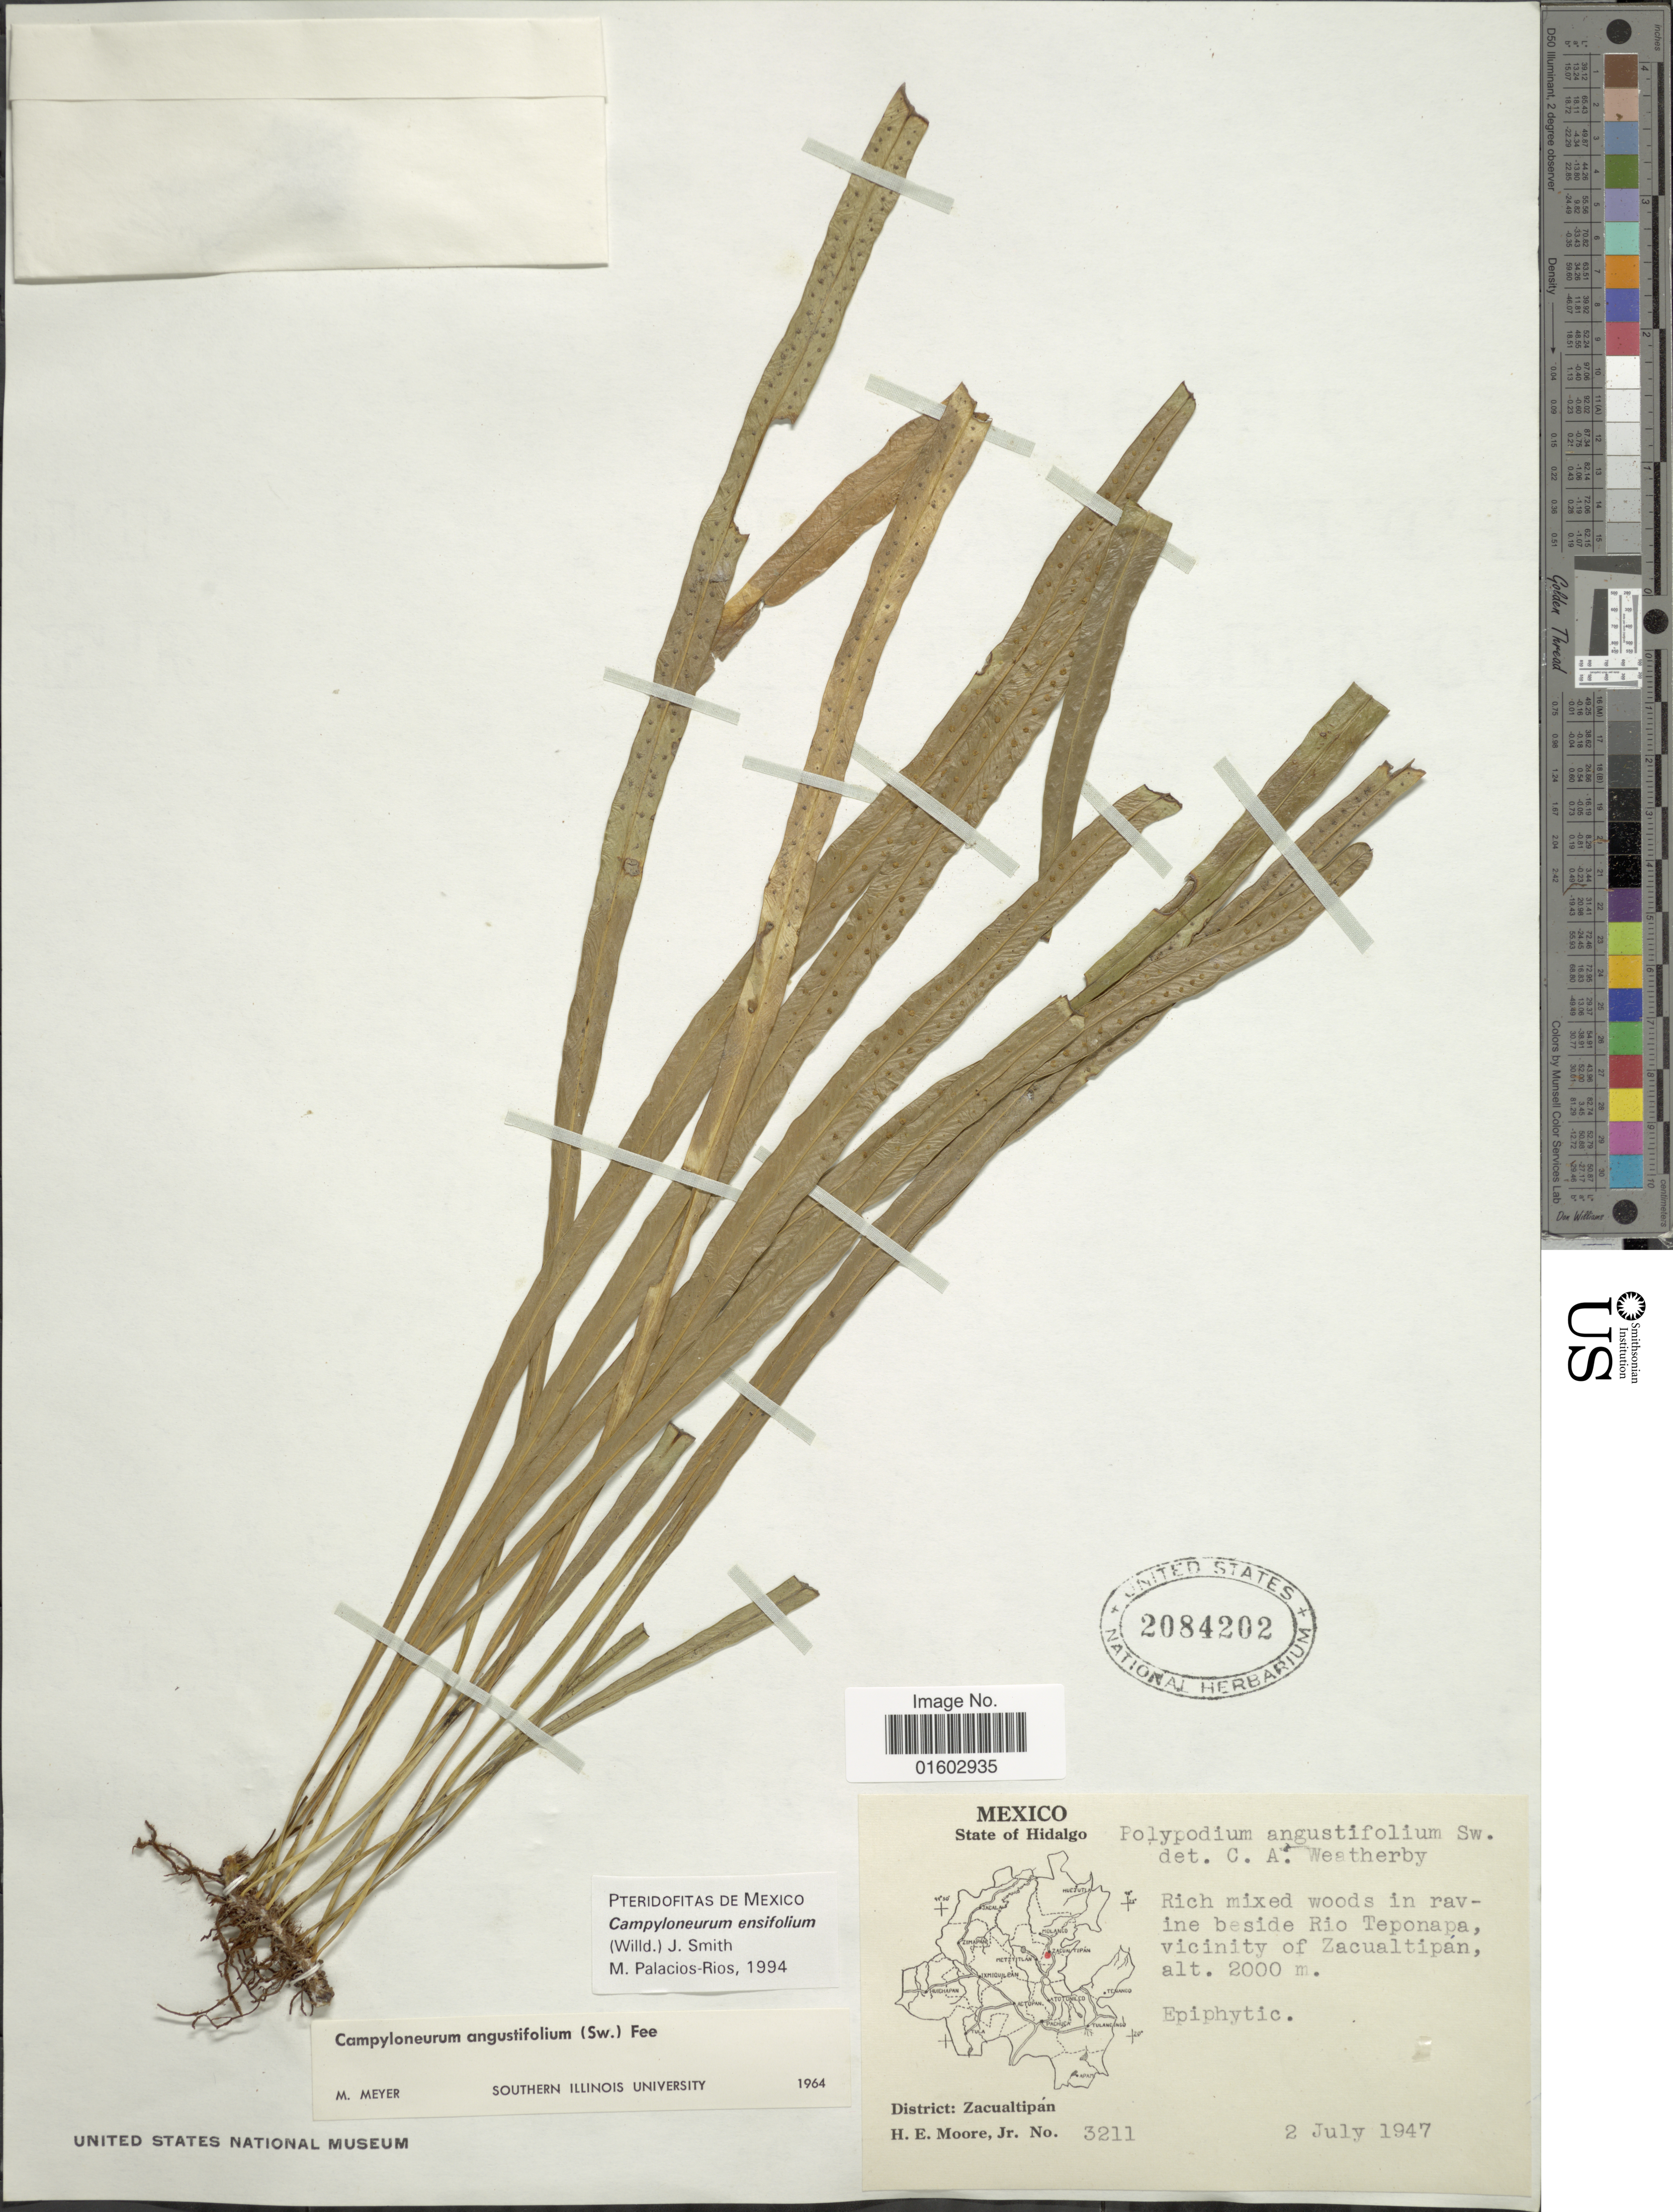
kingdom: Plantae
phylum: Tracheophyta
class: Polypodiopsida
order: Polypodiales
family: Polypodiaceae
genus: Campyloneurum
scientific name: Campyloneurum angustifolium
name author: (Sw.) Fée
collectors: H. Moore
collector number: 3211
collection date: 1947-07-02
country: Mexico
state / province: Hidalgo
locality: State of Hidalgo, Ravine beside Rio Teponapa, vicinity of Zacualtipan, DIstrict : Zacualtipan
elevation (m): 2000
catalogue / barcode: US 2084202